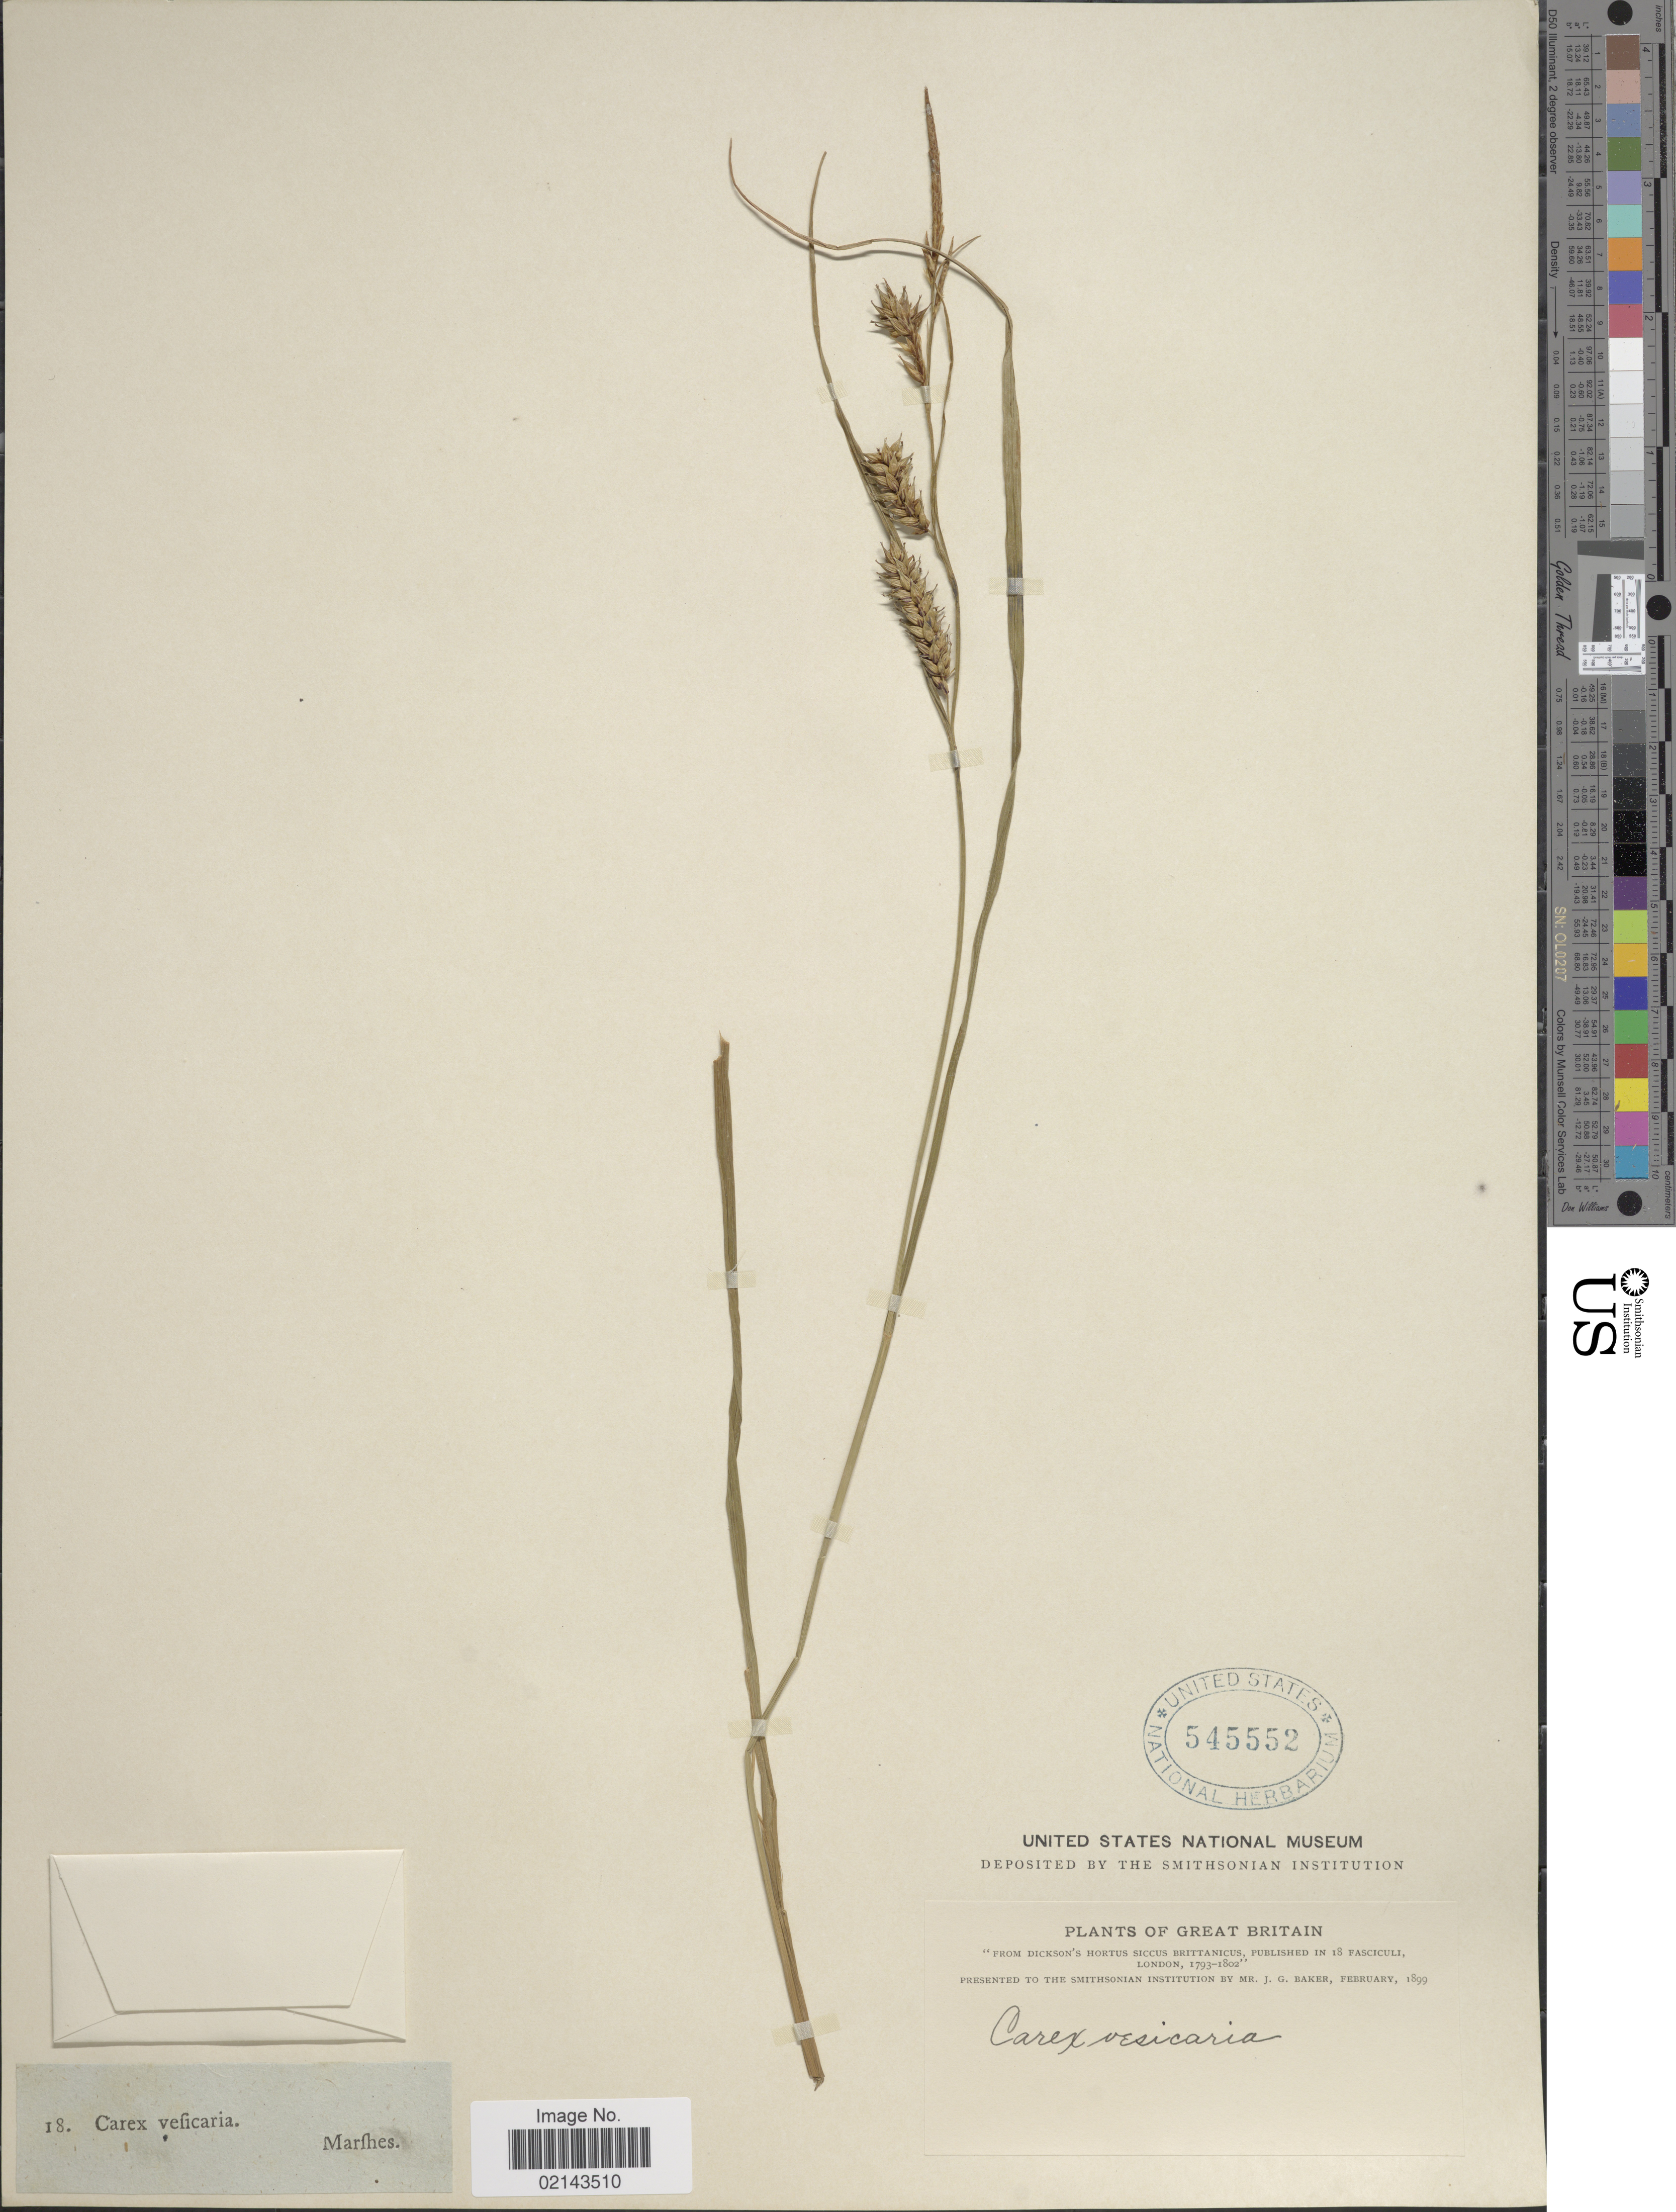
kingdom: Plantae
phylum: Tracheophyta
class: Liliopsida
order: Poales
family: Cyperaceae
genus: Carex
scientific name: Carex vesicaria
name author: L.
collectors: J. G. Baker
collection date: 1899-02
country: United Kingdom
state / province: England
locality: Great Britain, Marfhes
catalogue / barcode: US 545552